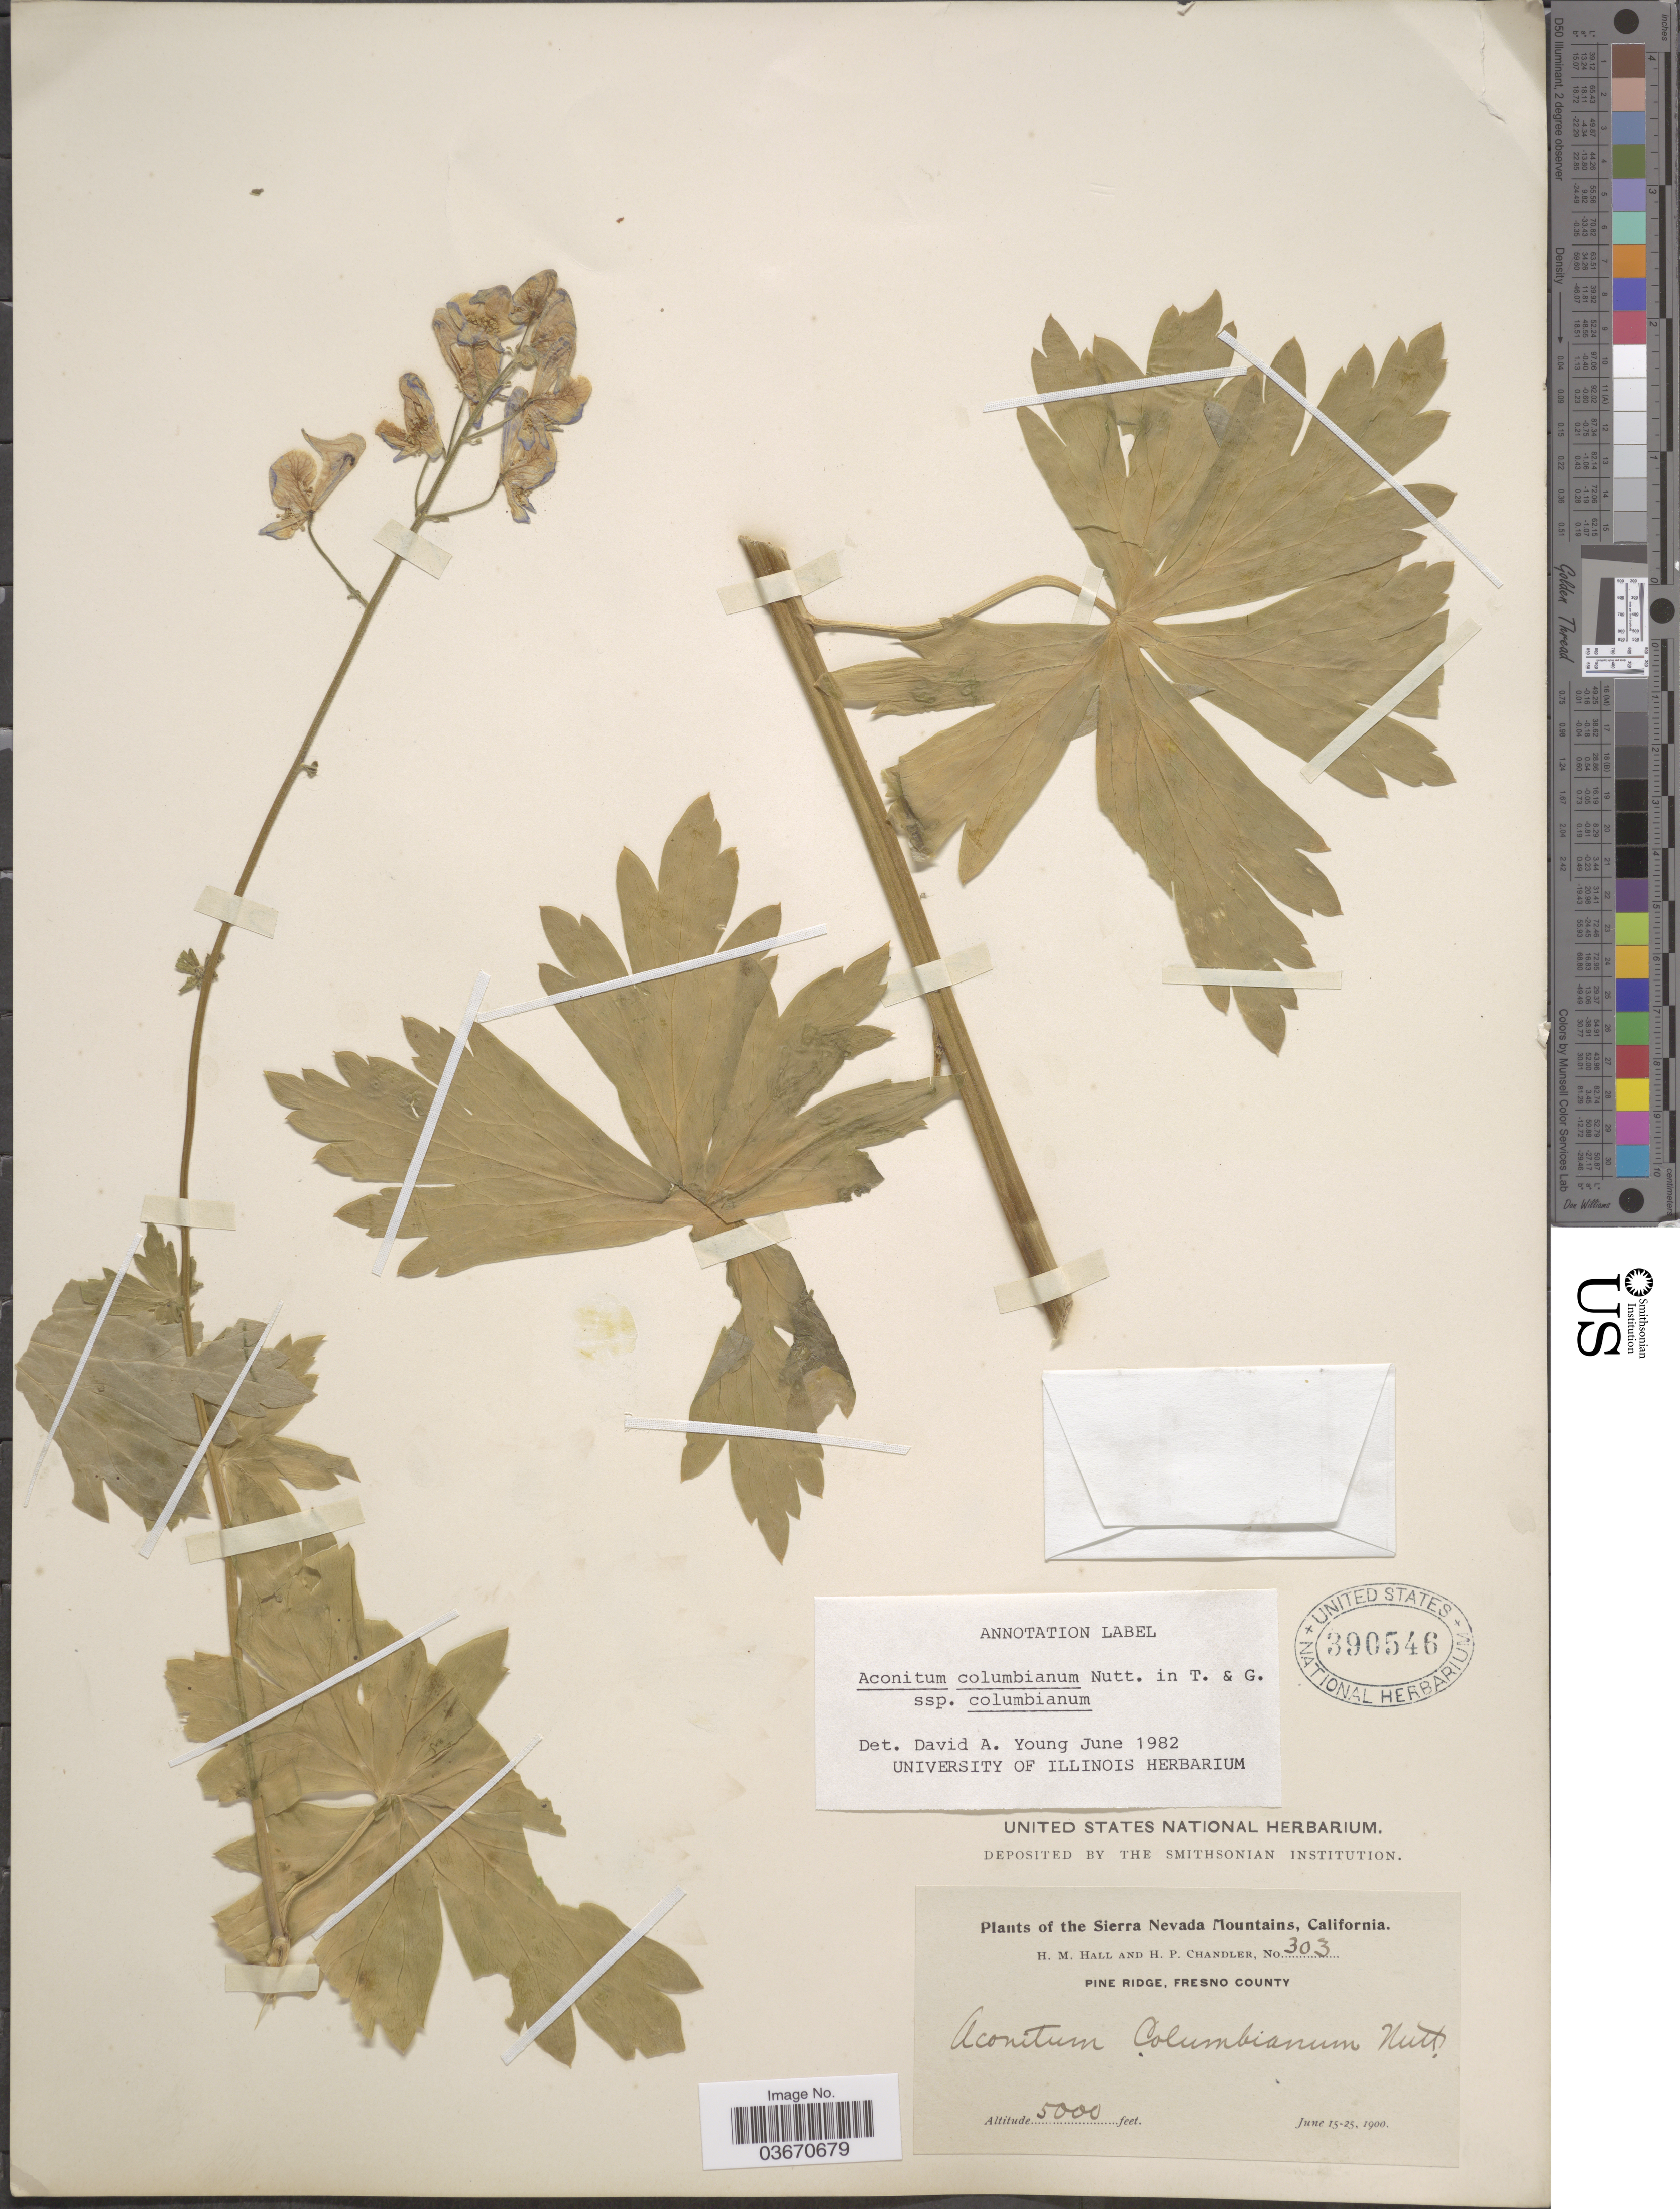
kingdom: Plantae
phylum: Tracheophyta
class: Magnoliopsida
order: Ranunculales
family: Ranunculaceae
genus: Aconitum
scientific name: Aconitum columbianum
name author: Nutt.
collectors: H. M. Hall & H. Chandler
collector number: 303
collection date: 1900-06-15/1900-06-25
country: United States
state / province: California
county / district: Fresno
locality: The Sierra Nevada Mountains. Pine Ridge, Fresno County.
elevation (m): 1524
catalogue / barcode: US 390546